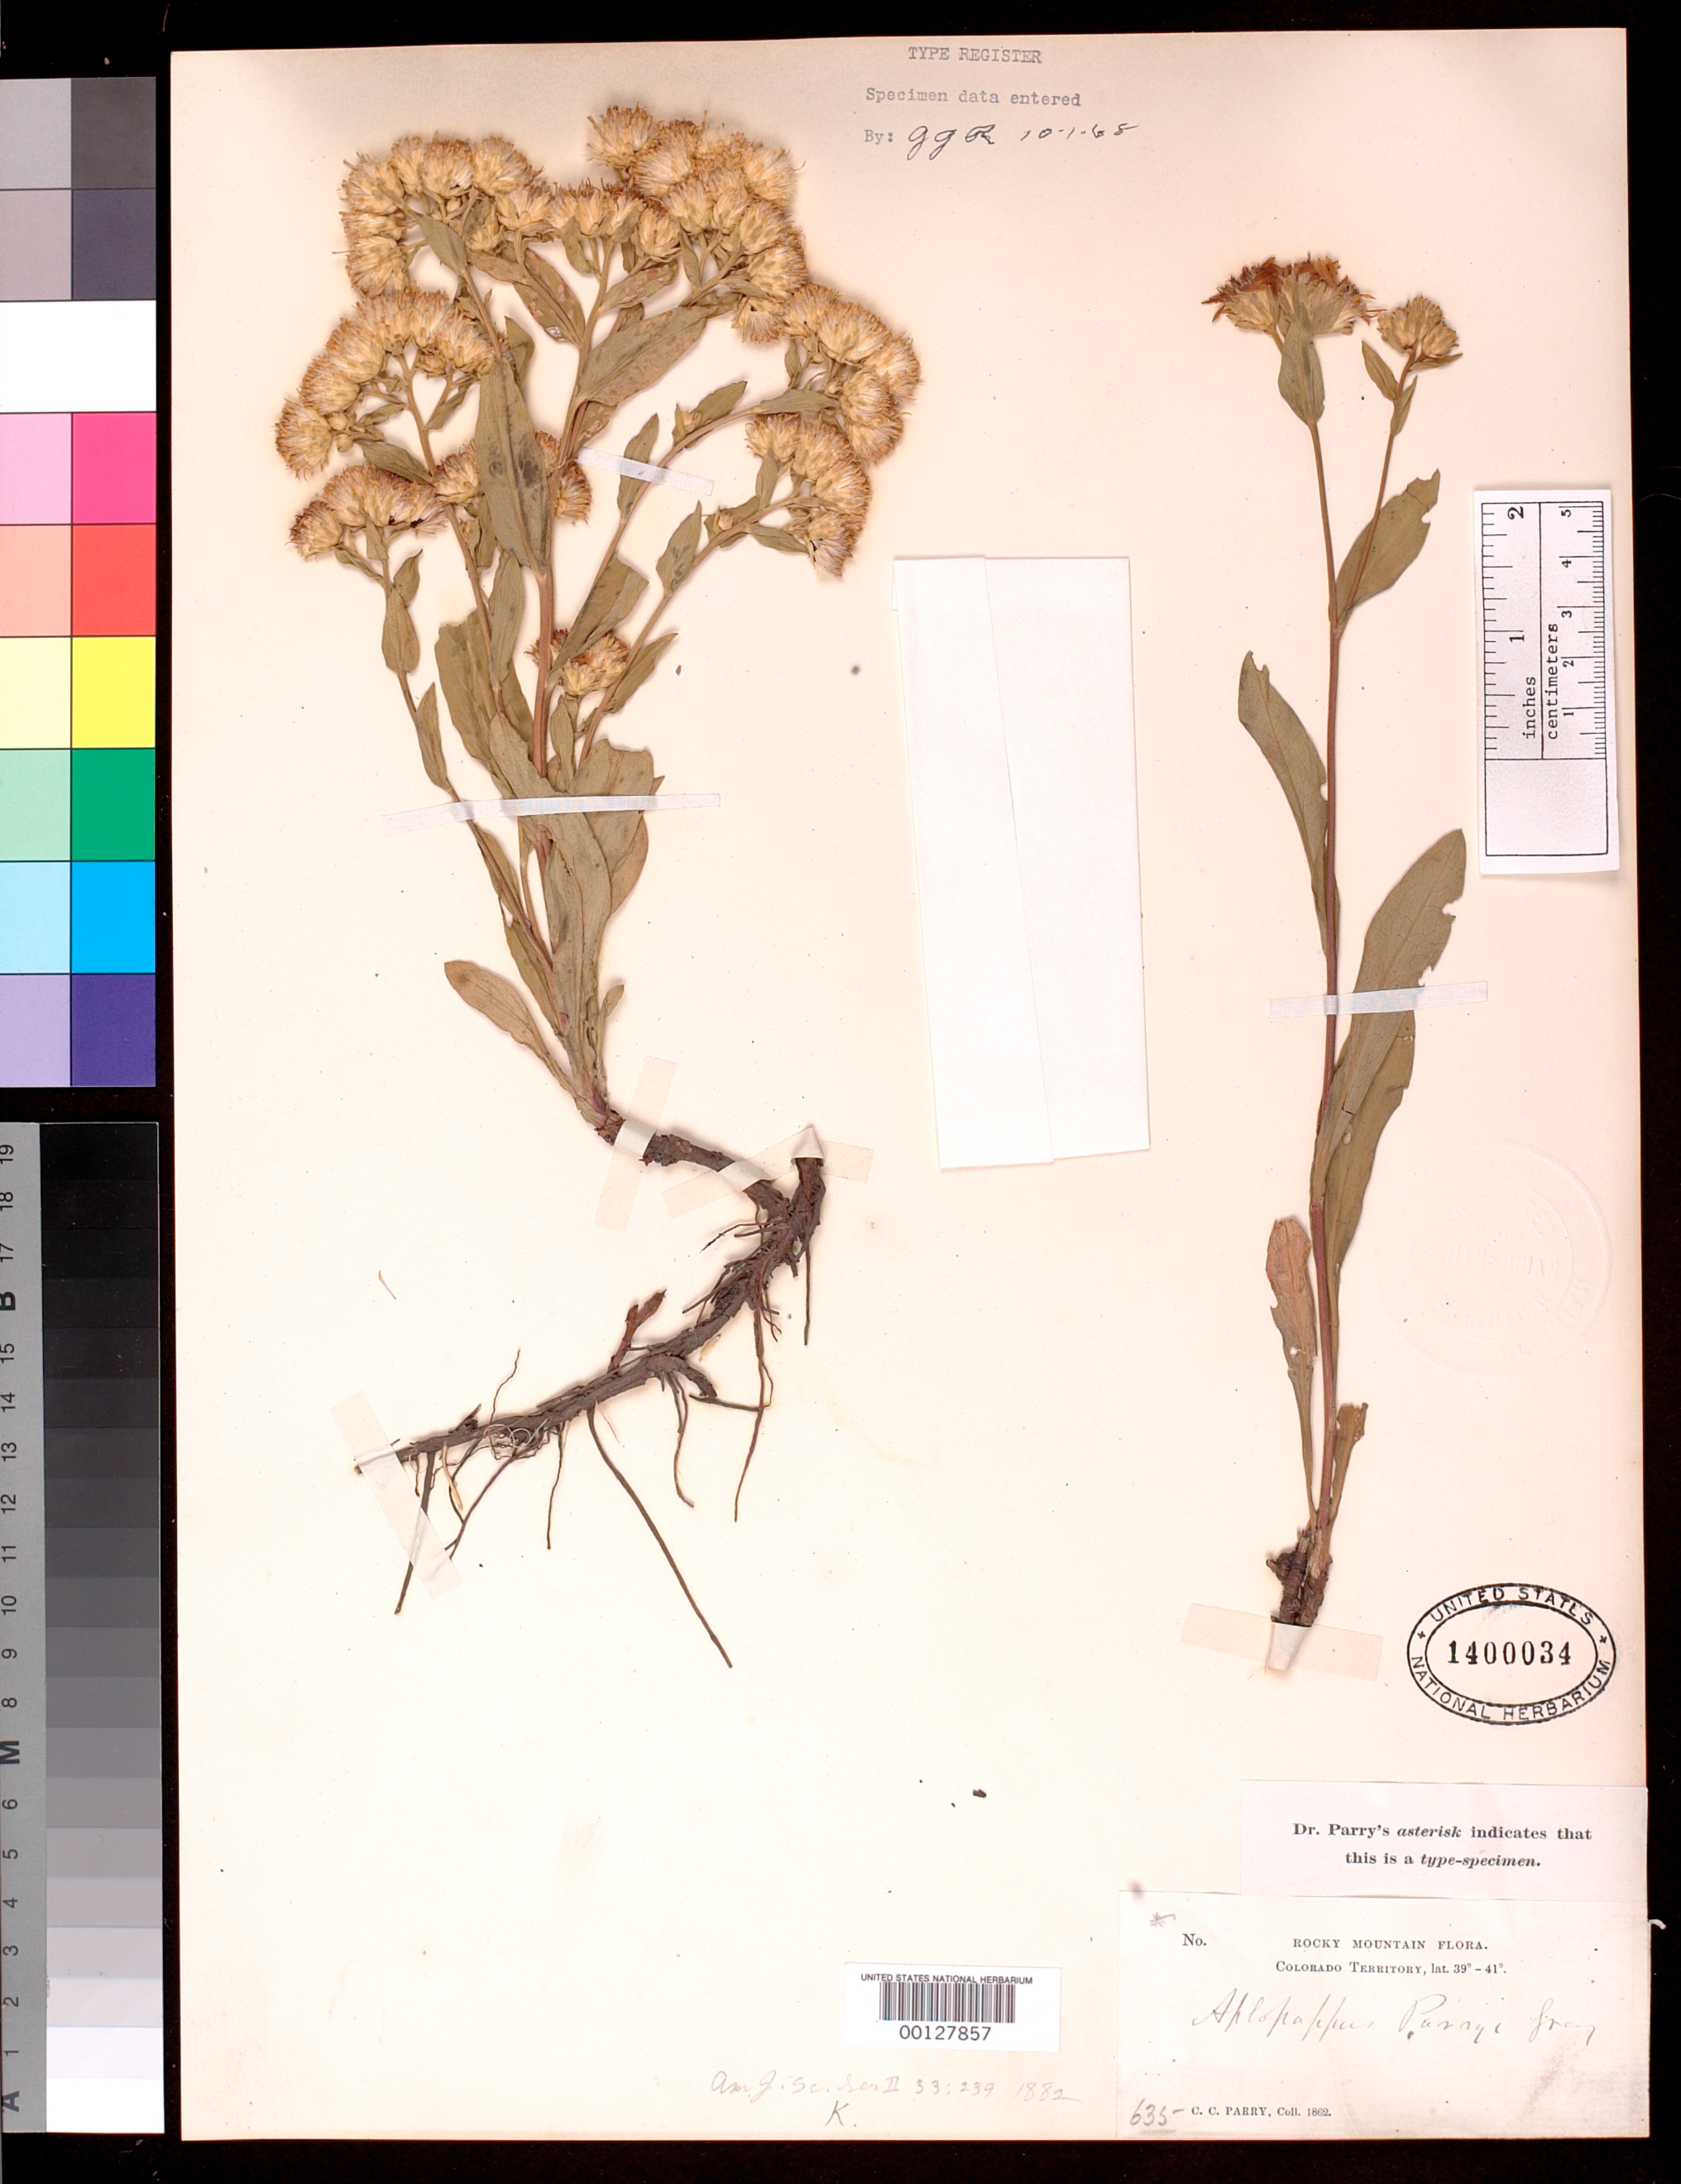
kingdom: Plantae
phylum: Tracheophyta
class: Magnoliopsida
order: Asterales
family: Asteraceae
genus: Haplopappus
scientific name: Haplopappus parryi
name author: A. Gray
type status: Isotype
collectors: C. C. Parry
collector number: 51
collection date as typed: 1862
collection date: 1862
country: United States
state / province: Colorado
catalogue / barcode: US 1400034